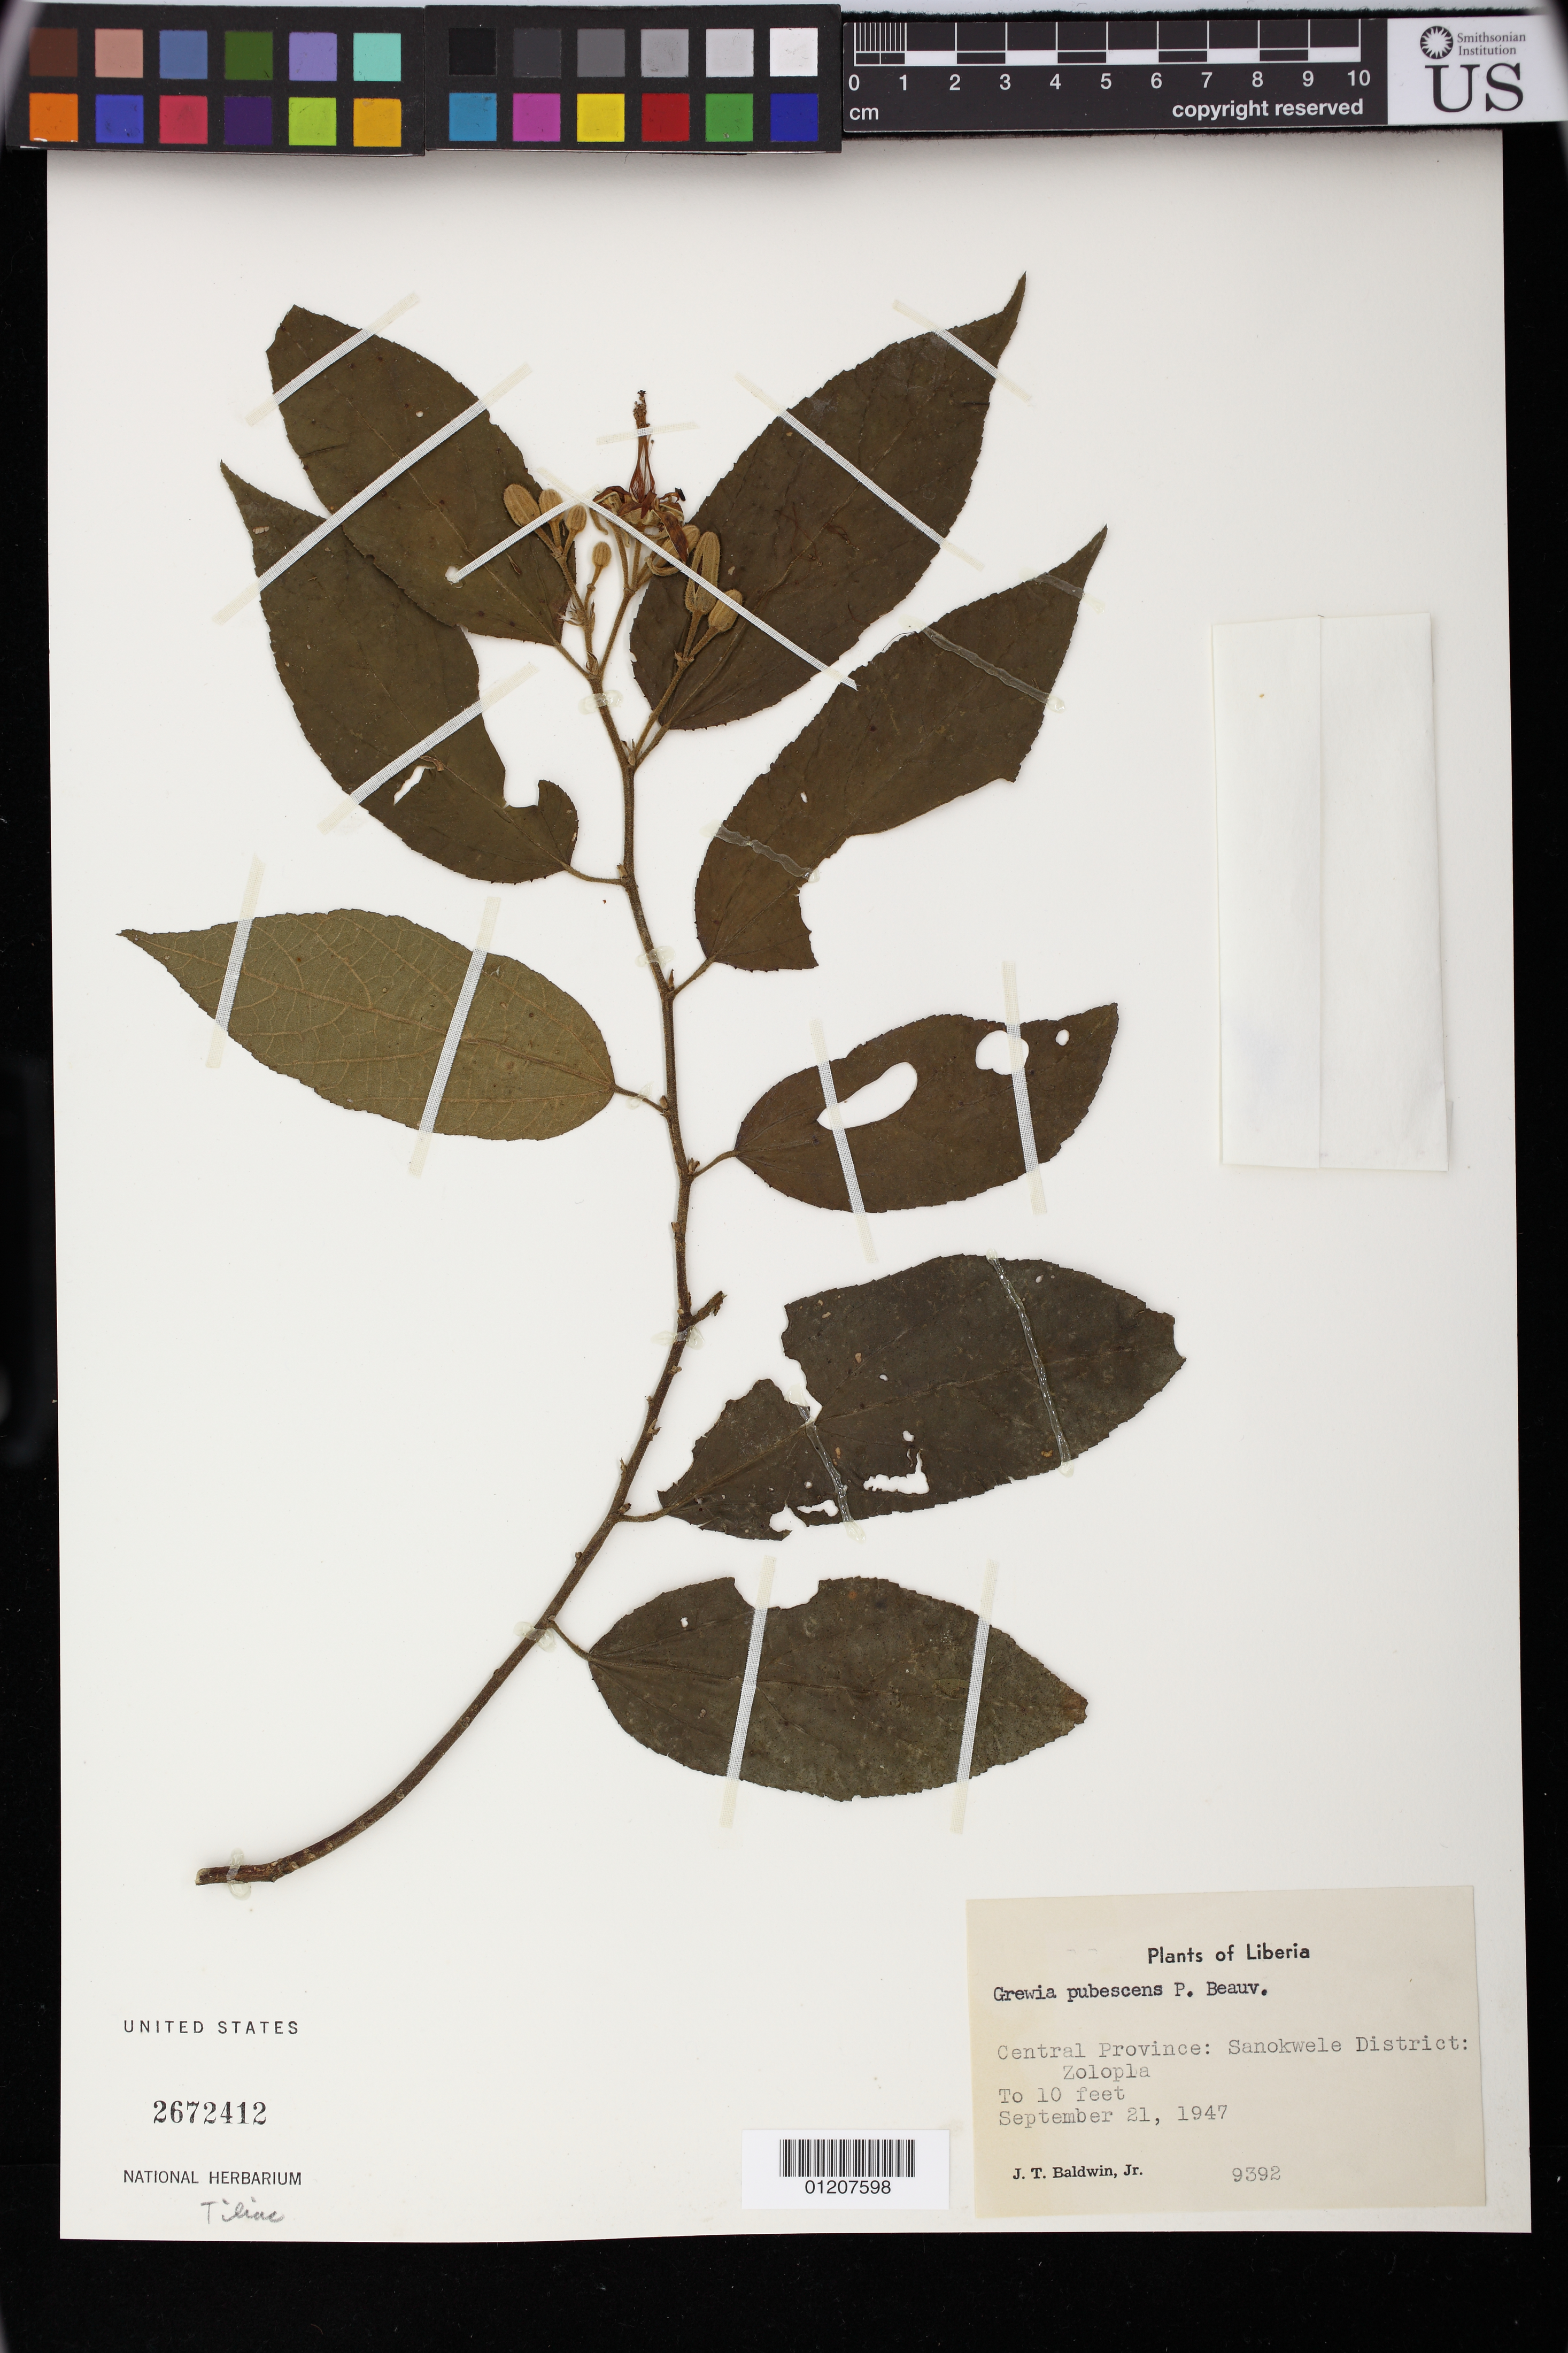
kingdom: Plantae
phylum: Tracheophyta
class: Magnoliopsida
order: Malvales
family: Malvaceae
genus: Grewia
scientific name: Grewia pubescens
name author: P. Beauv.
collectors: J. T. Baldwin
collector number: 9392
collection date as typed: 21 Sep 1947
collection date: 1947-09-21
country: Liberia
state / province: Nimba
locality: Central Province: Sanokwele District: Zolopla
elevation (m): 3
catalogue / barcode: US 2672412